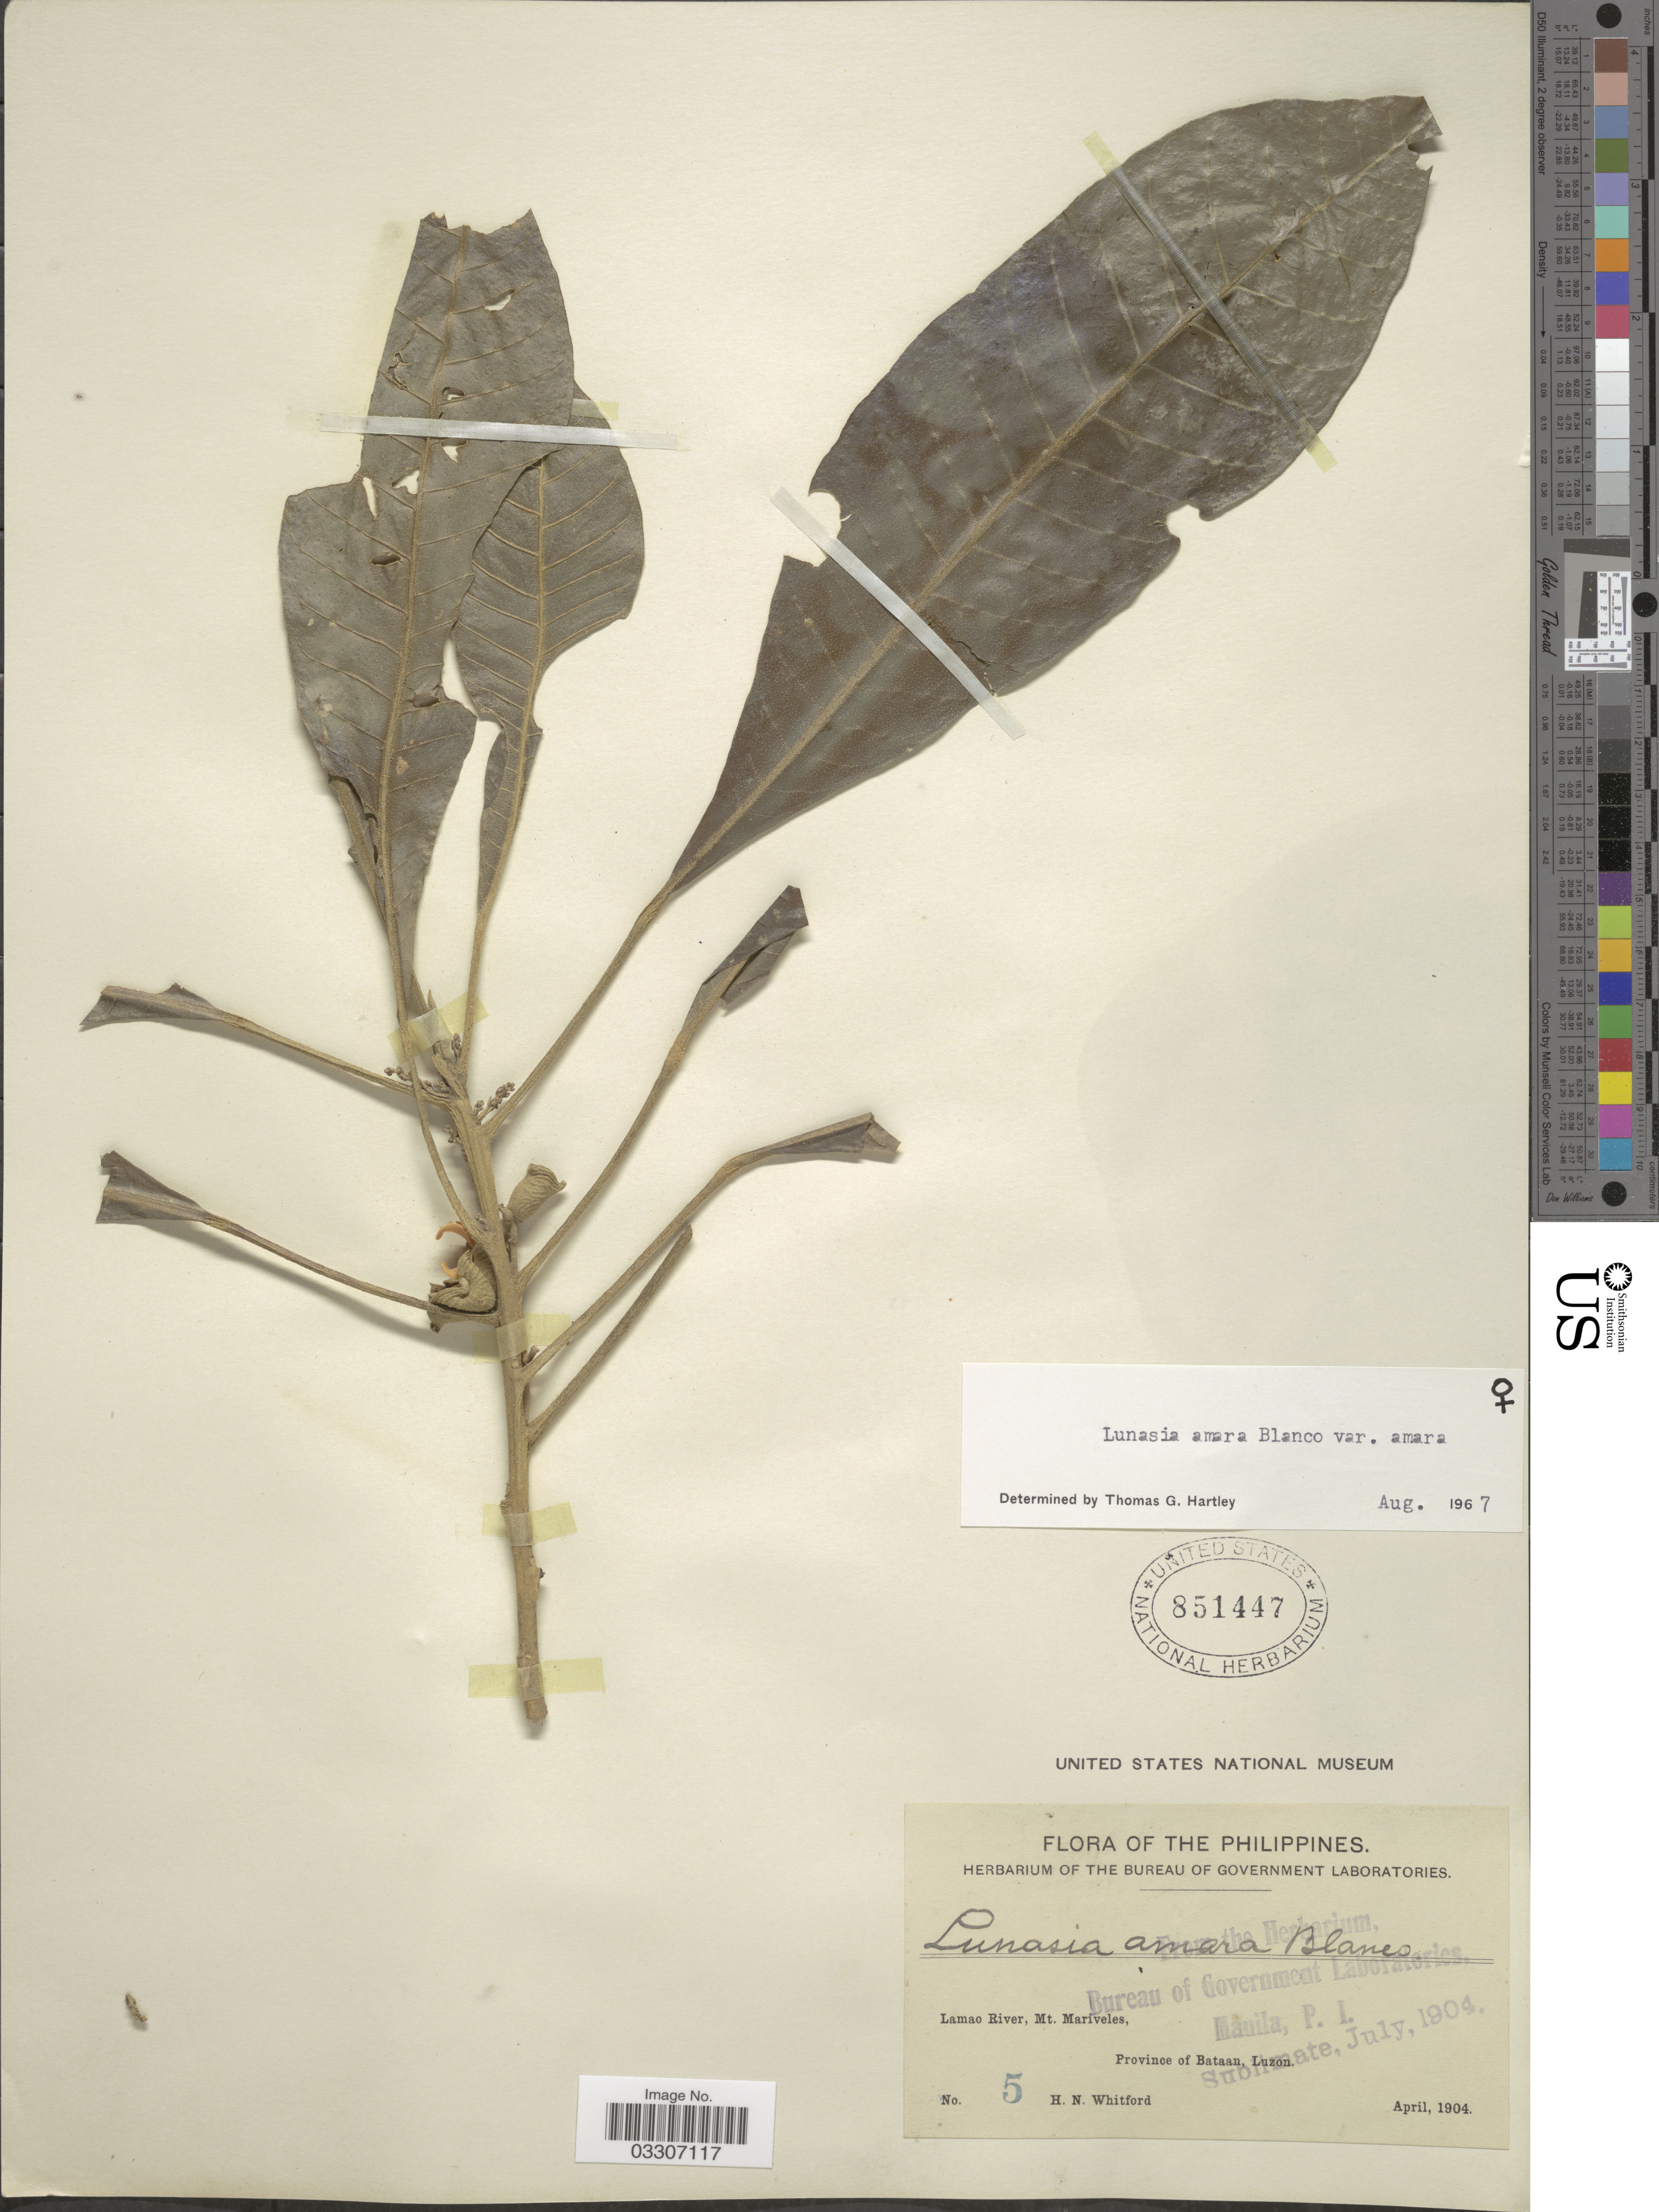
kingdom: Plantae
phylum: Tracheophyta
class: Magnoliopsida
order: Sapindales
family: Rutaceae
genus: Lunasia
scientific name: Lunasia amara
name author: Blanco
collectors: H. N. Whitford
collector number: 5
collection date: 1904-04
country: Philippines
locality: Lamao River, Mt. Mariveles, Province of Bataan, Luzon.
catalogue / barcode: US 851447